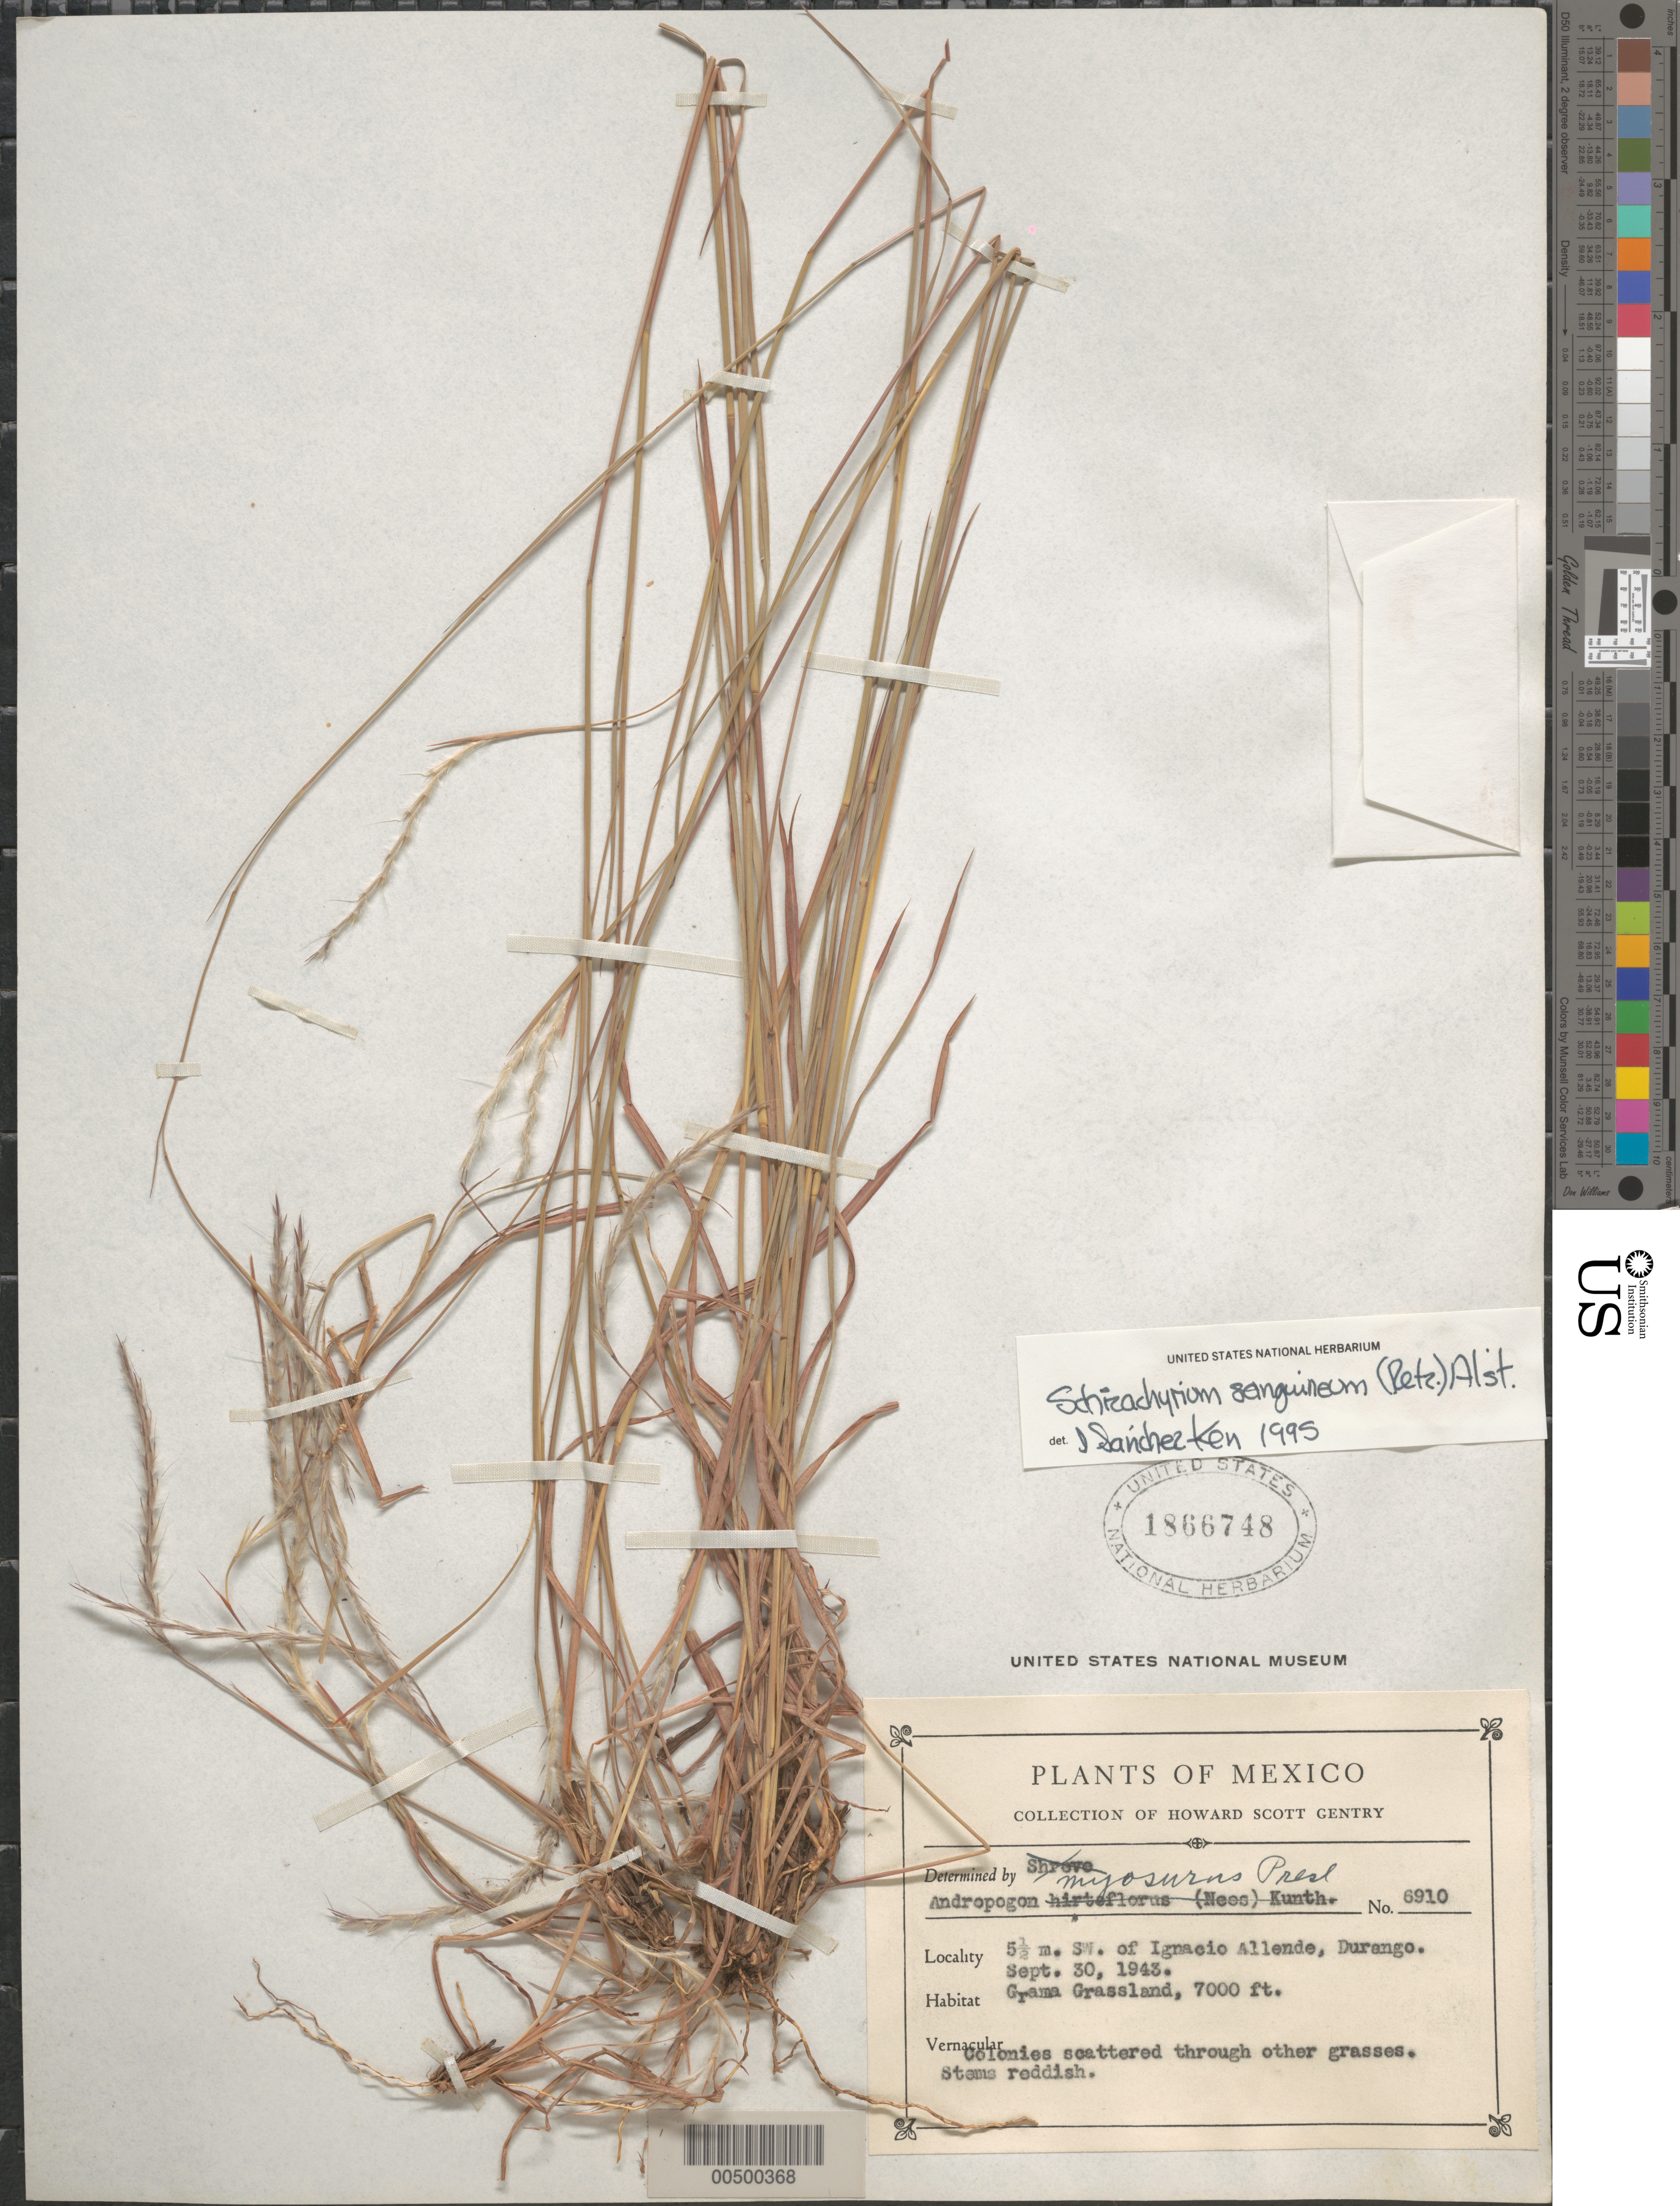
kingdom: Plantae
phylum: Tracheophyta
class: Liliopsida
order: Poales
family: Poaceae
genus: Schizachyrium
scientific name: Schizachyrium sanguineum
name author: (Retz.) Alston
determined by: Sánchez-Ken, J. G.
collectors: H. S. Gentry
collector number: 6910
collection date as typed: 30 Sep 1943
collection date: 1943-09-30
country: Mexico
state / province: Durango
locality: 5.5 SW of Ignacio Allende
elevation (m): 2134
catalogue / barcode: US 1866748